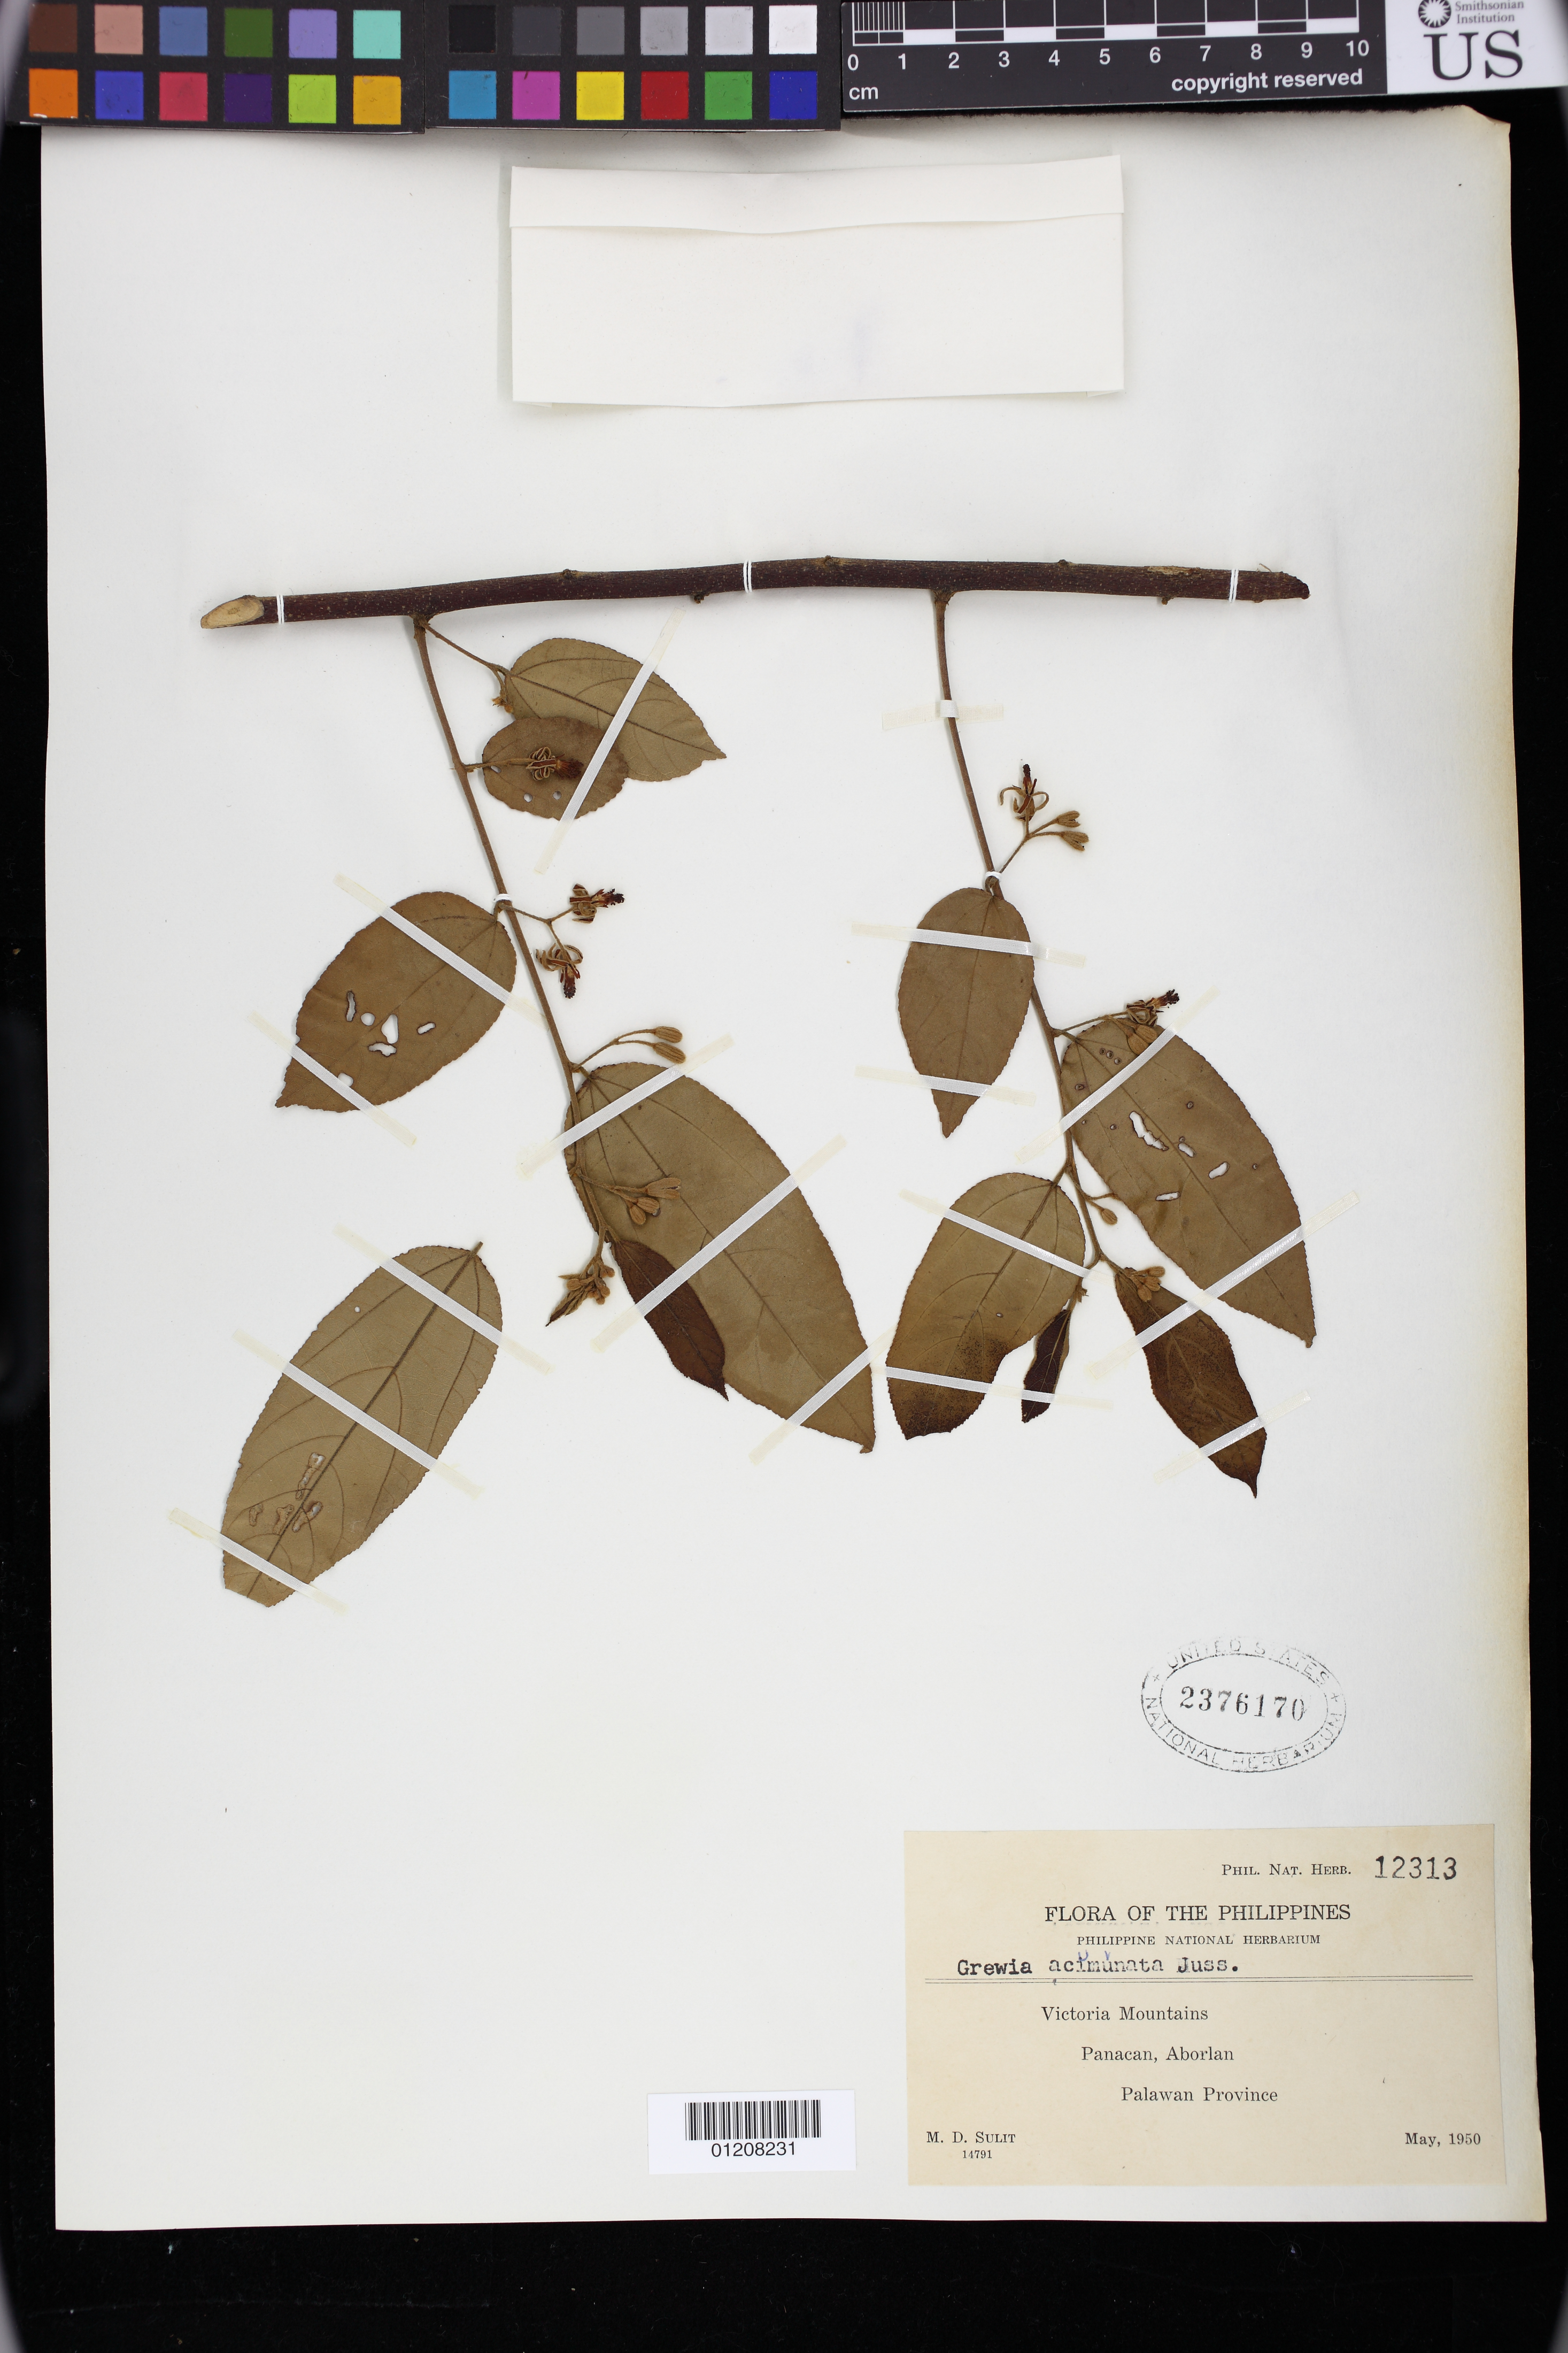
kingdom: Plantae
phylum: Tracheophyta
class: Magnoliopsida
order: Malvales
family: Malvaceae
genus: Grewia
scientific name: Grewia acuminata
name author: Juss.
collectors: M. Sulit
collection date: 1950-05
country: Philippines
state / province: Mimaropa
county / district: Palawan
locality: Victoria Mountains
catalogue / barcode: US 2376170